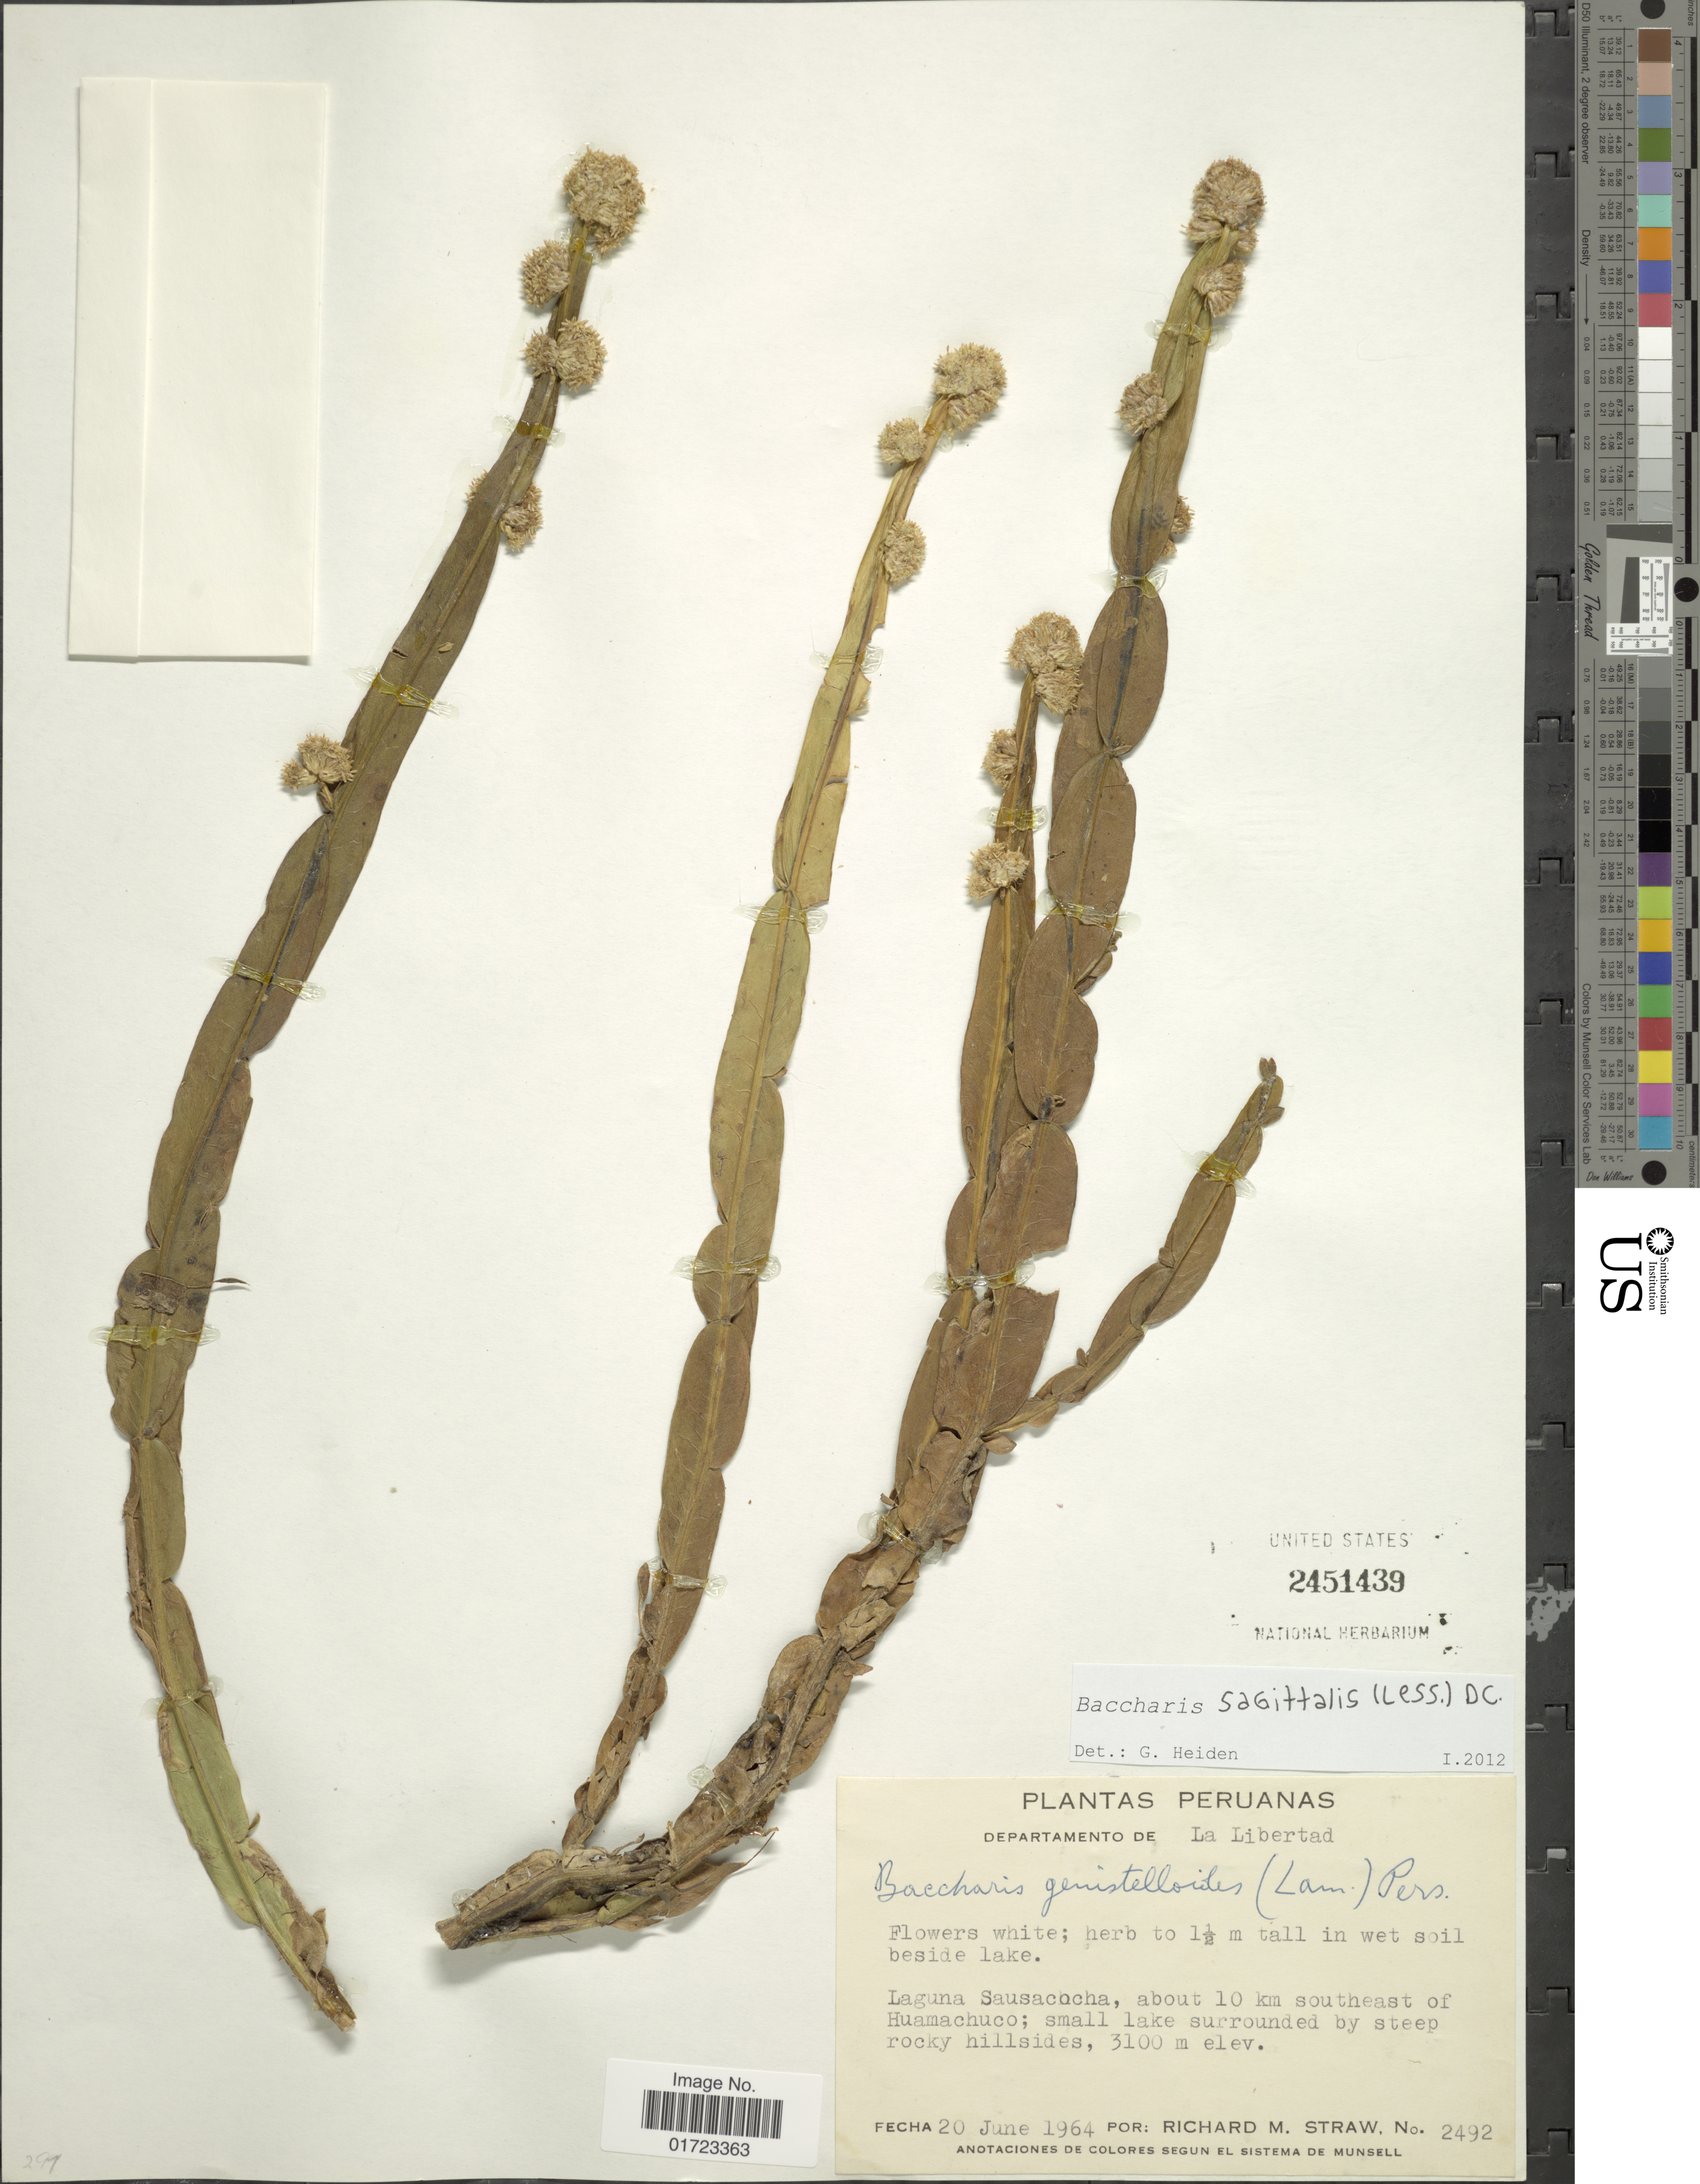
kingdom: Plantae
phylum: Tracheophyta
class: Magnoliopsida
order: Asterales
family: Asteraceae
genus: Baccharis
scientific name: Baccharis sagittalis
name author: (Less.) DC.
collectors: R. M. Straw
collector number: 2492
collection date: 1964-06-20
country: Peru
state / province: La Libertad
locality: Laguna Sausacocha, about 10 km southeast of Huamachuco.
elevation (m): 3100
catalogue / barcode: US 2451439